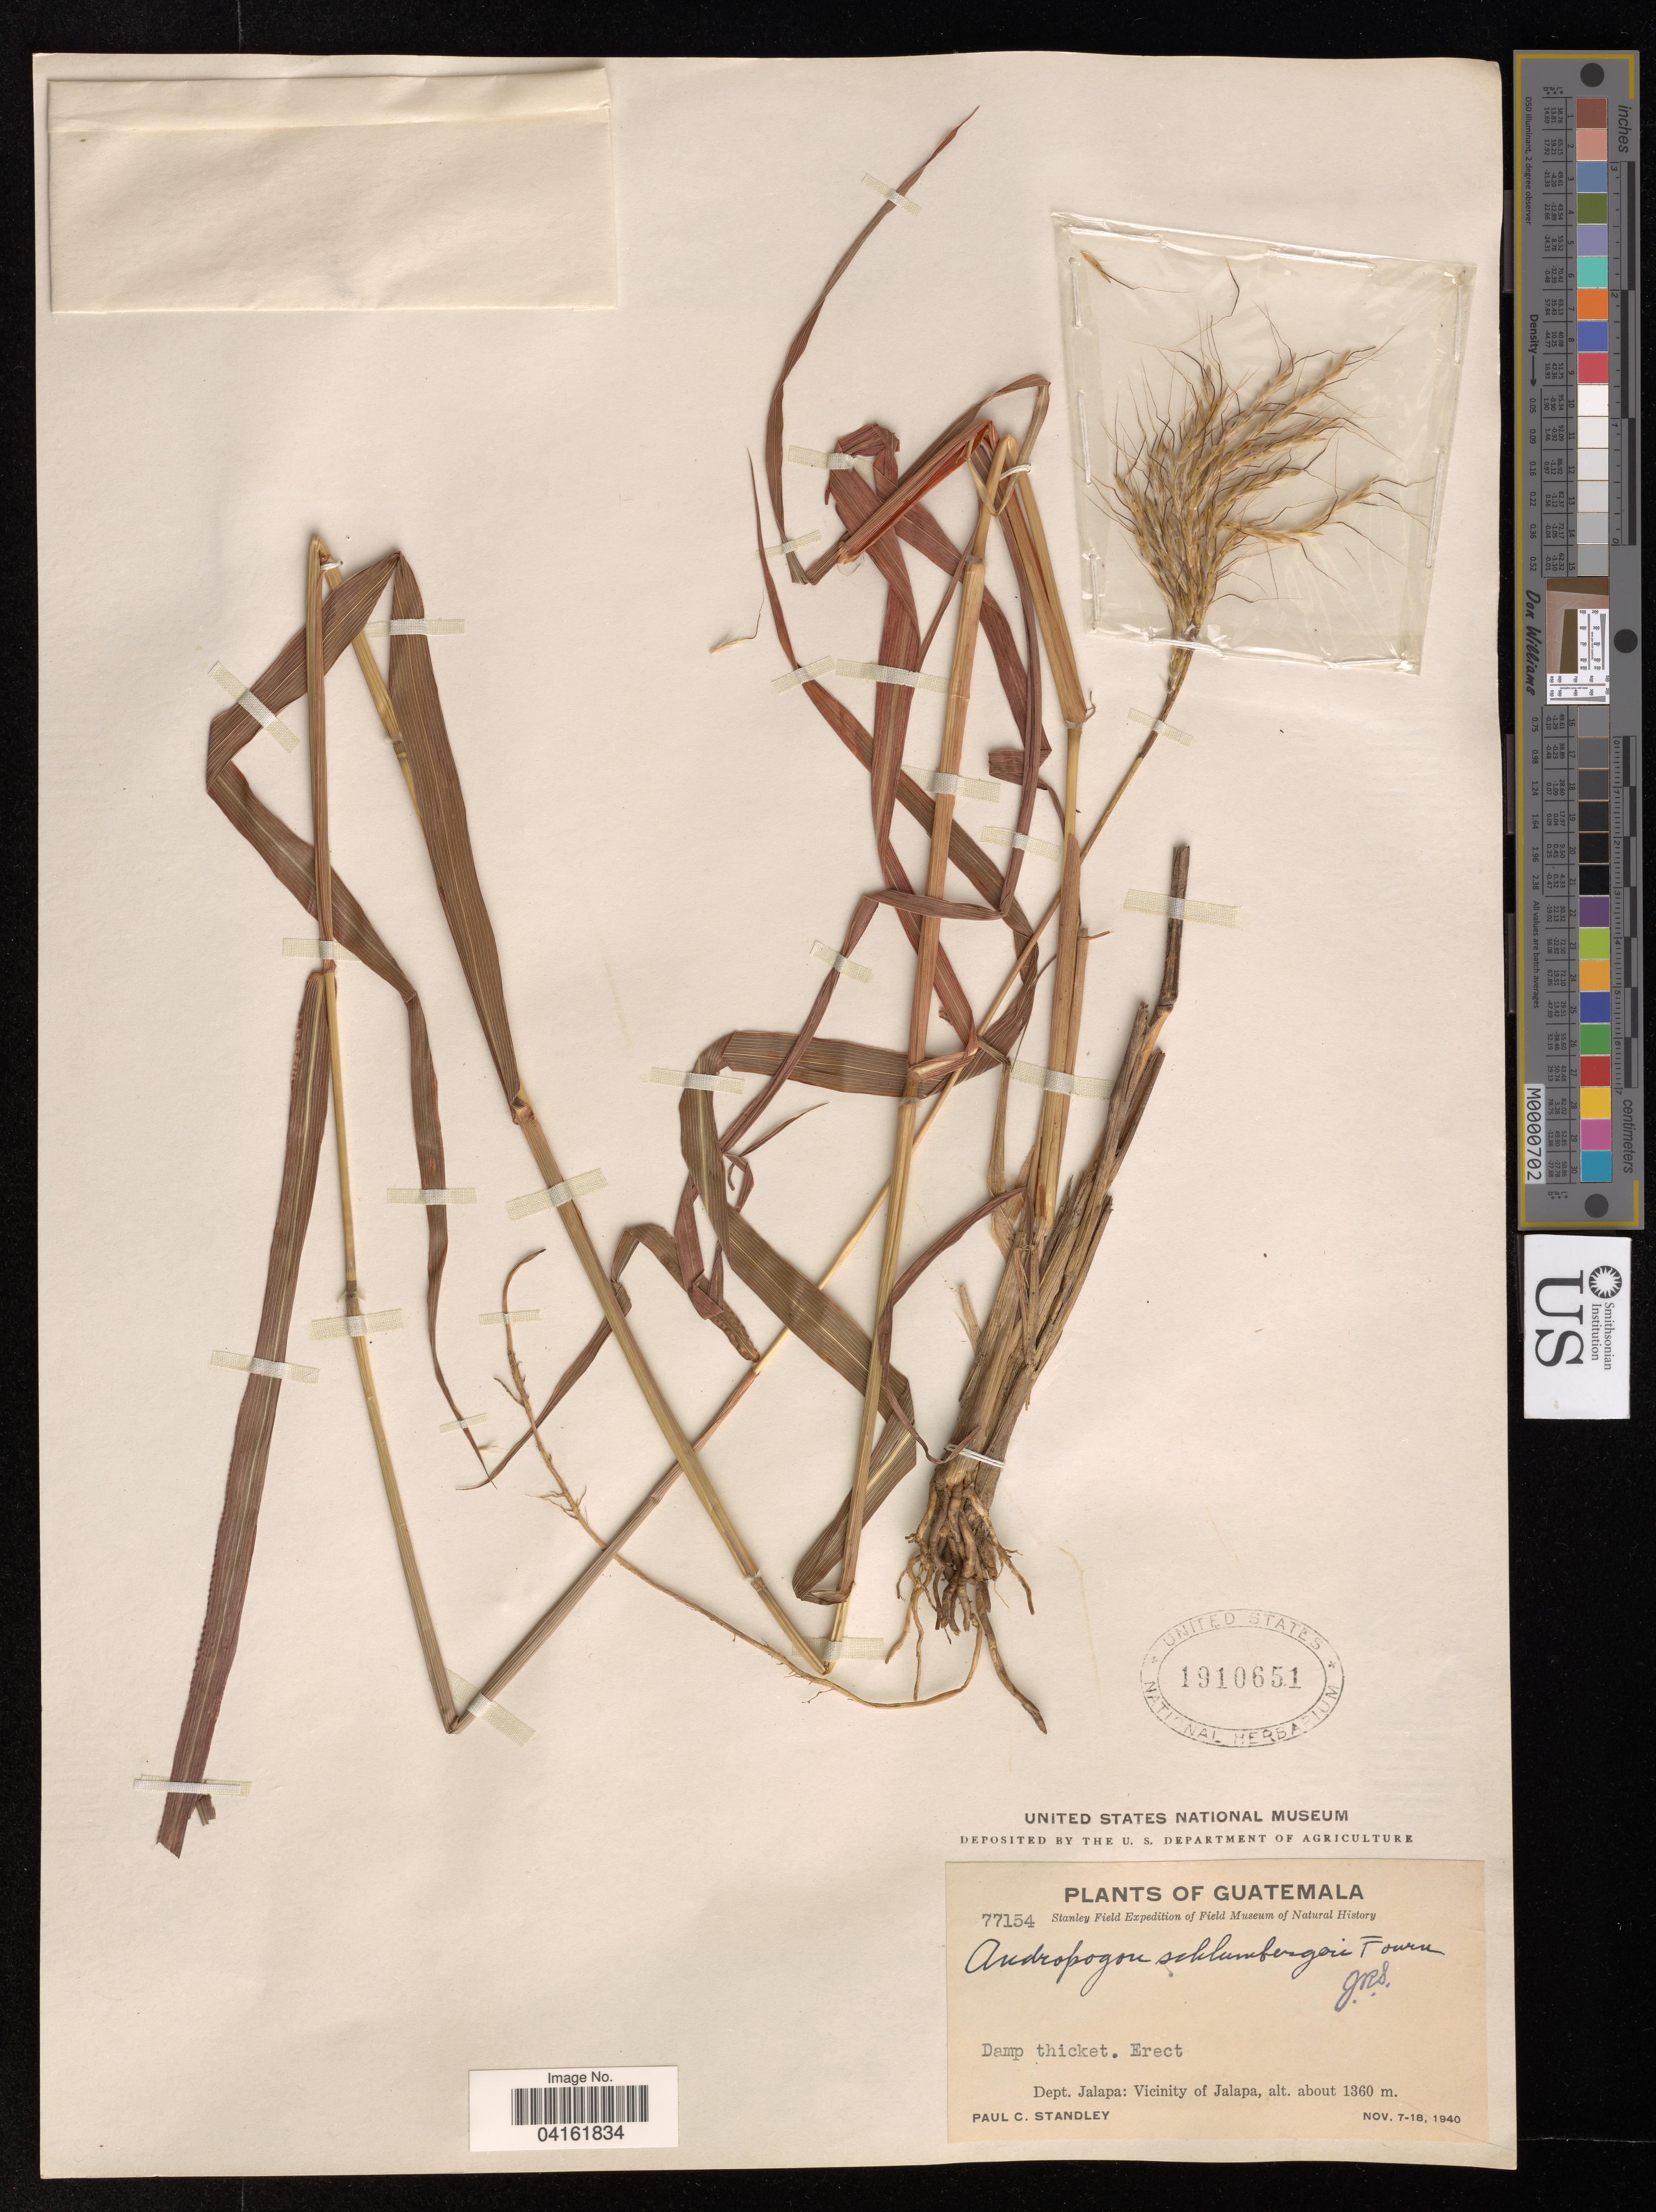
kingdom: Plantae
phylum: Tracheophyta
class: Liliopsida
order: Poales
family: Poaceae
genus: Andropogon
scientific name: Andropogon schlumbergeri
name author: E. Fourn.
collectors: P. C. Standley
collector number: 77154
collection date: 1940-11-07/1940-11-18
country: Guatemala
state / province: Jalapa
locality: Vicinity of Jalapa.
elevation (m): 1360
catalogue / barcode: US 1910651